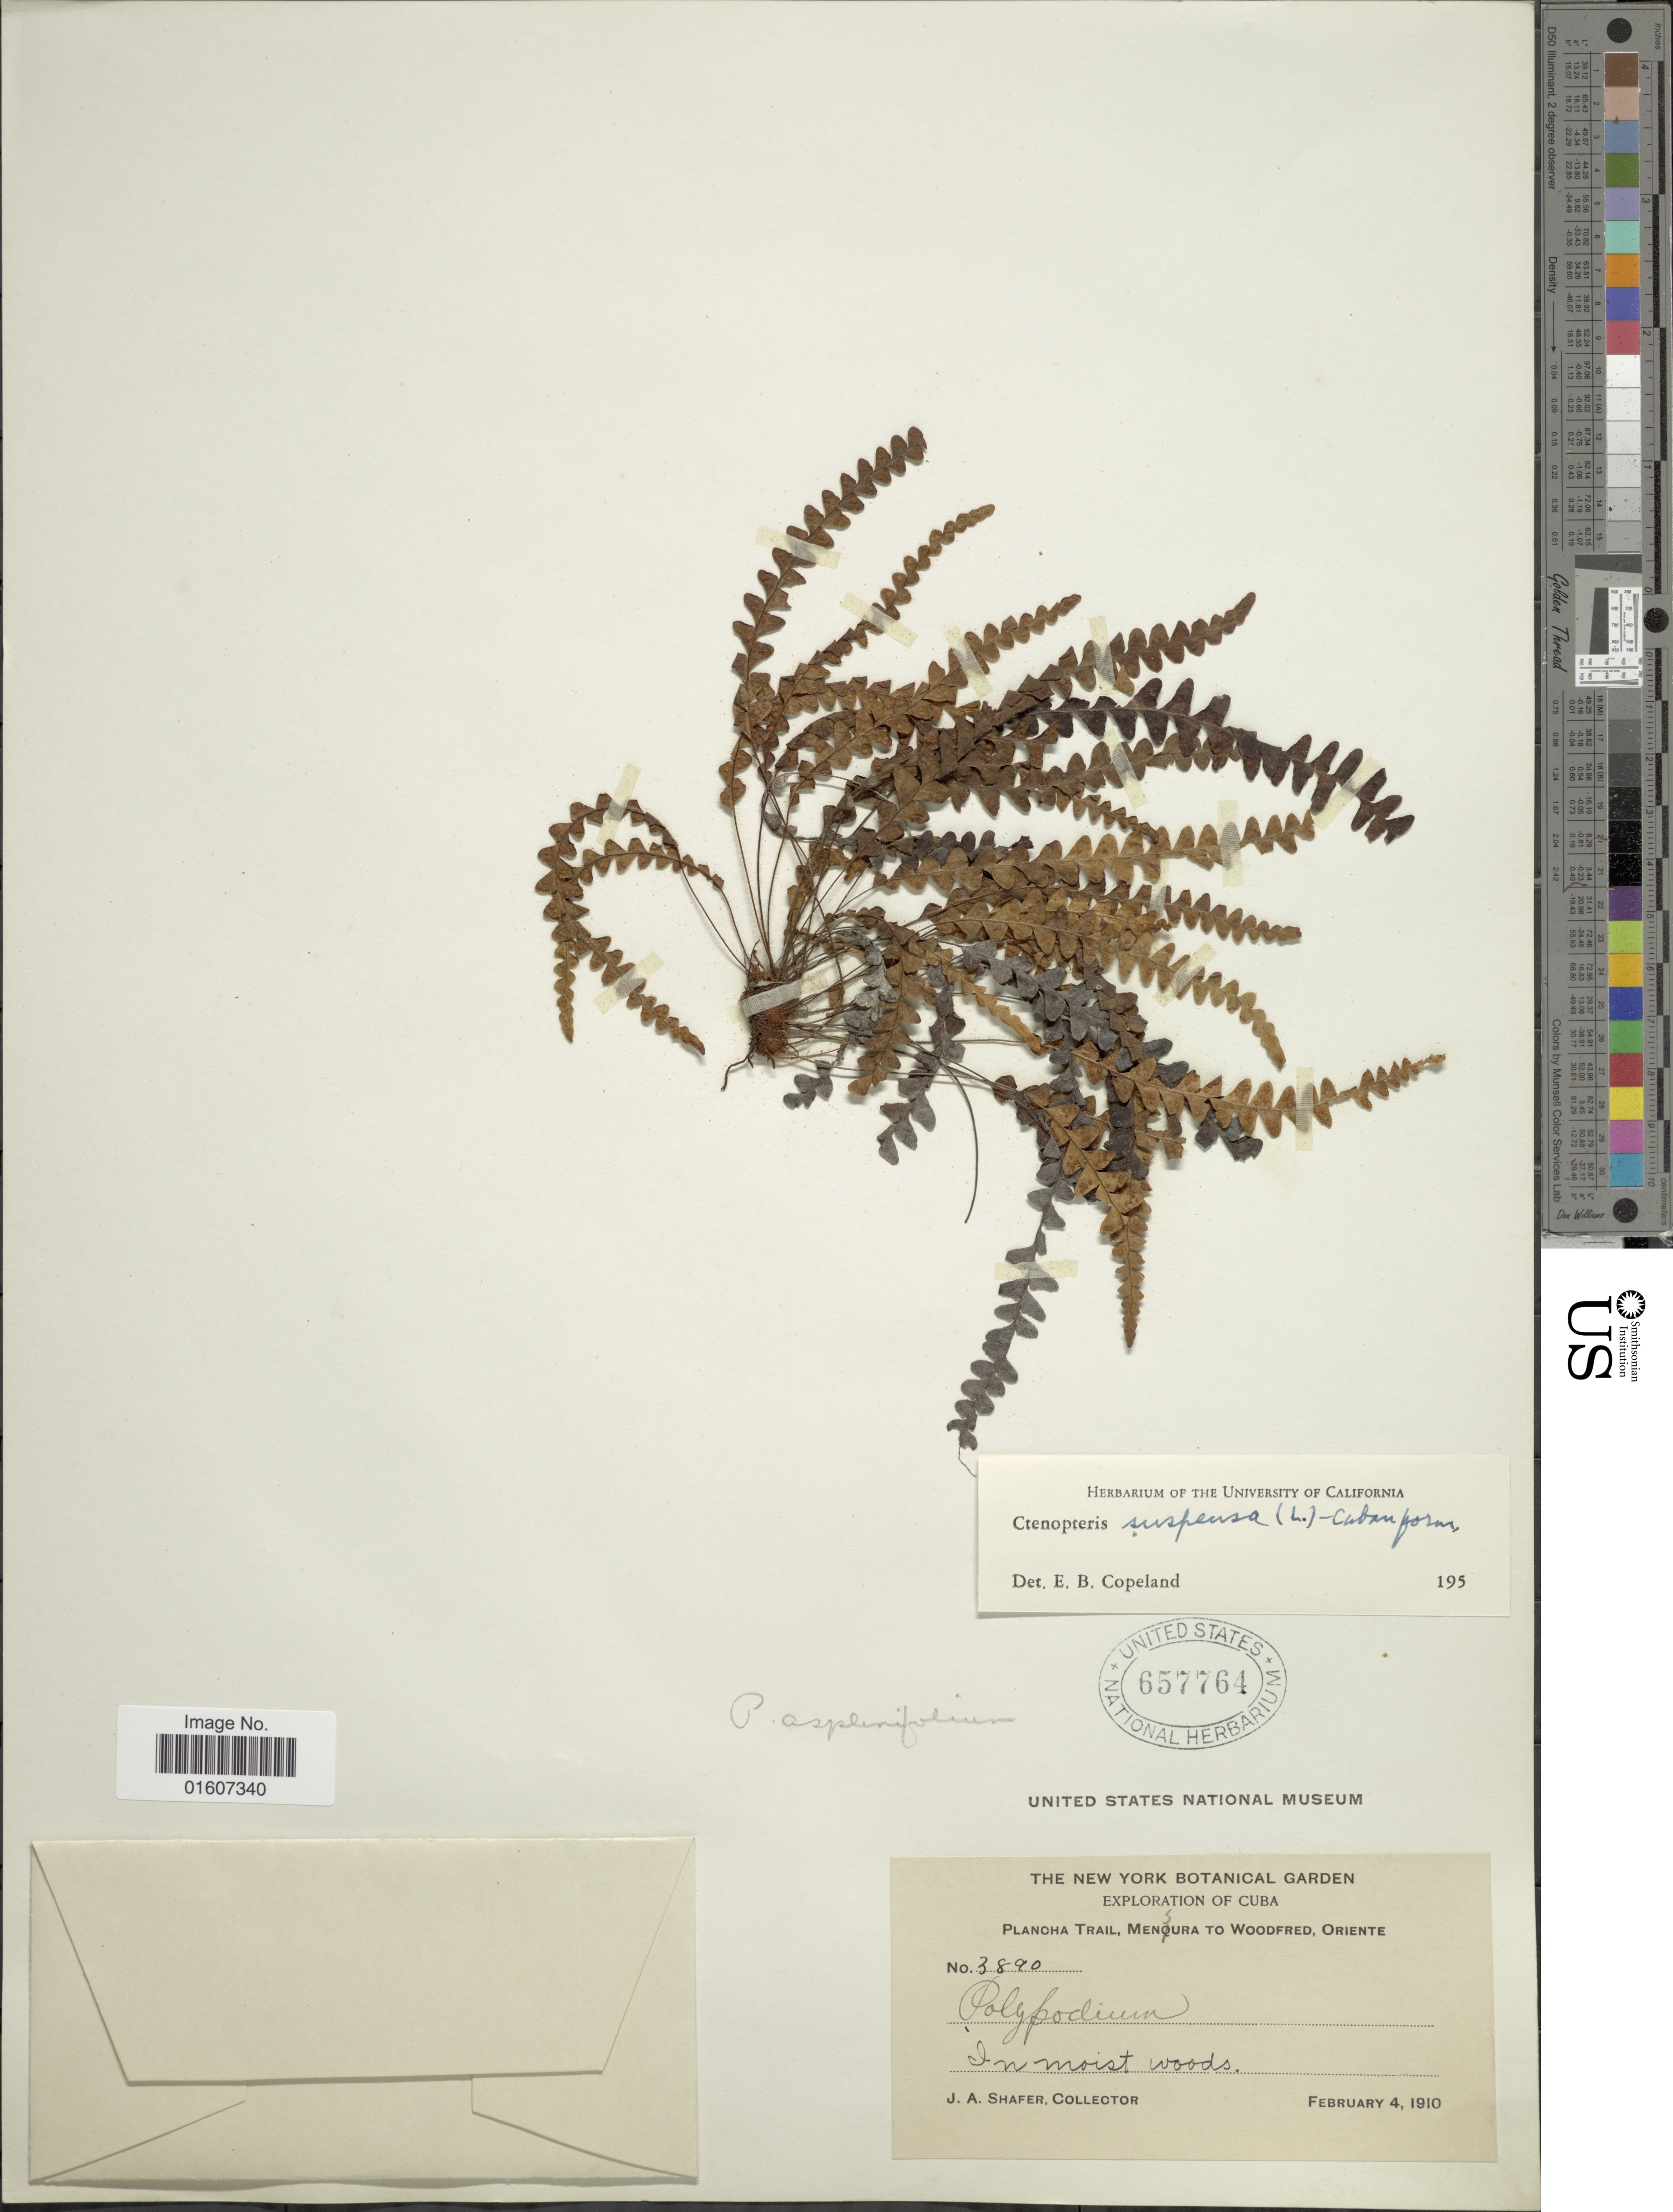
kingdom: Plantae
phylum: Tracheophyta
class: Polypodiopsida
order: Polypodiales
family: Polypodiaceae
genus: Terpsichore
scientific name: Terpsichore asplenifolia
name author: (L.) A.R. Sm.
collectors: J. A. Shafer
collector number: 3890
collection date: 1910-02-04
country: Cuba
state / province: Oriente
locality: Plancha Trail, Mensura to Woodfred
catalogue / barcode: US 657764